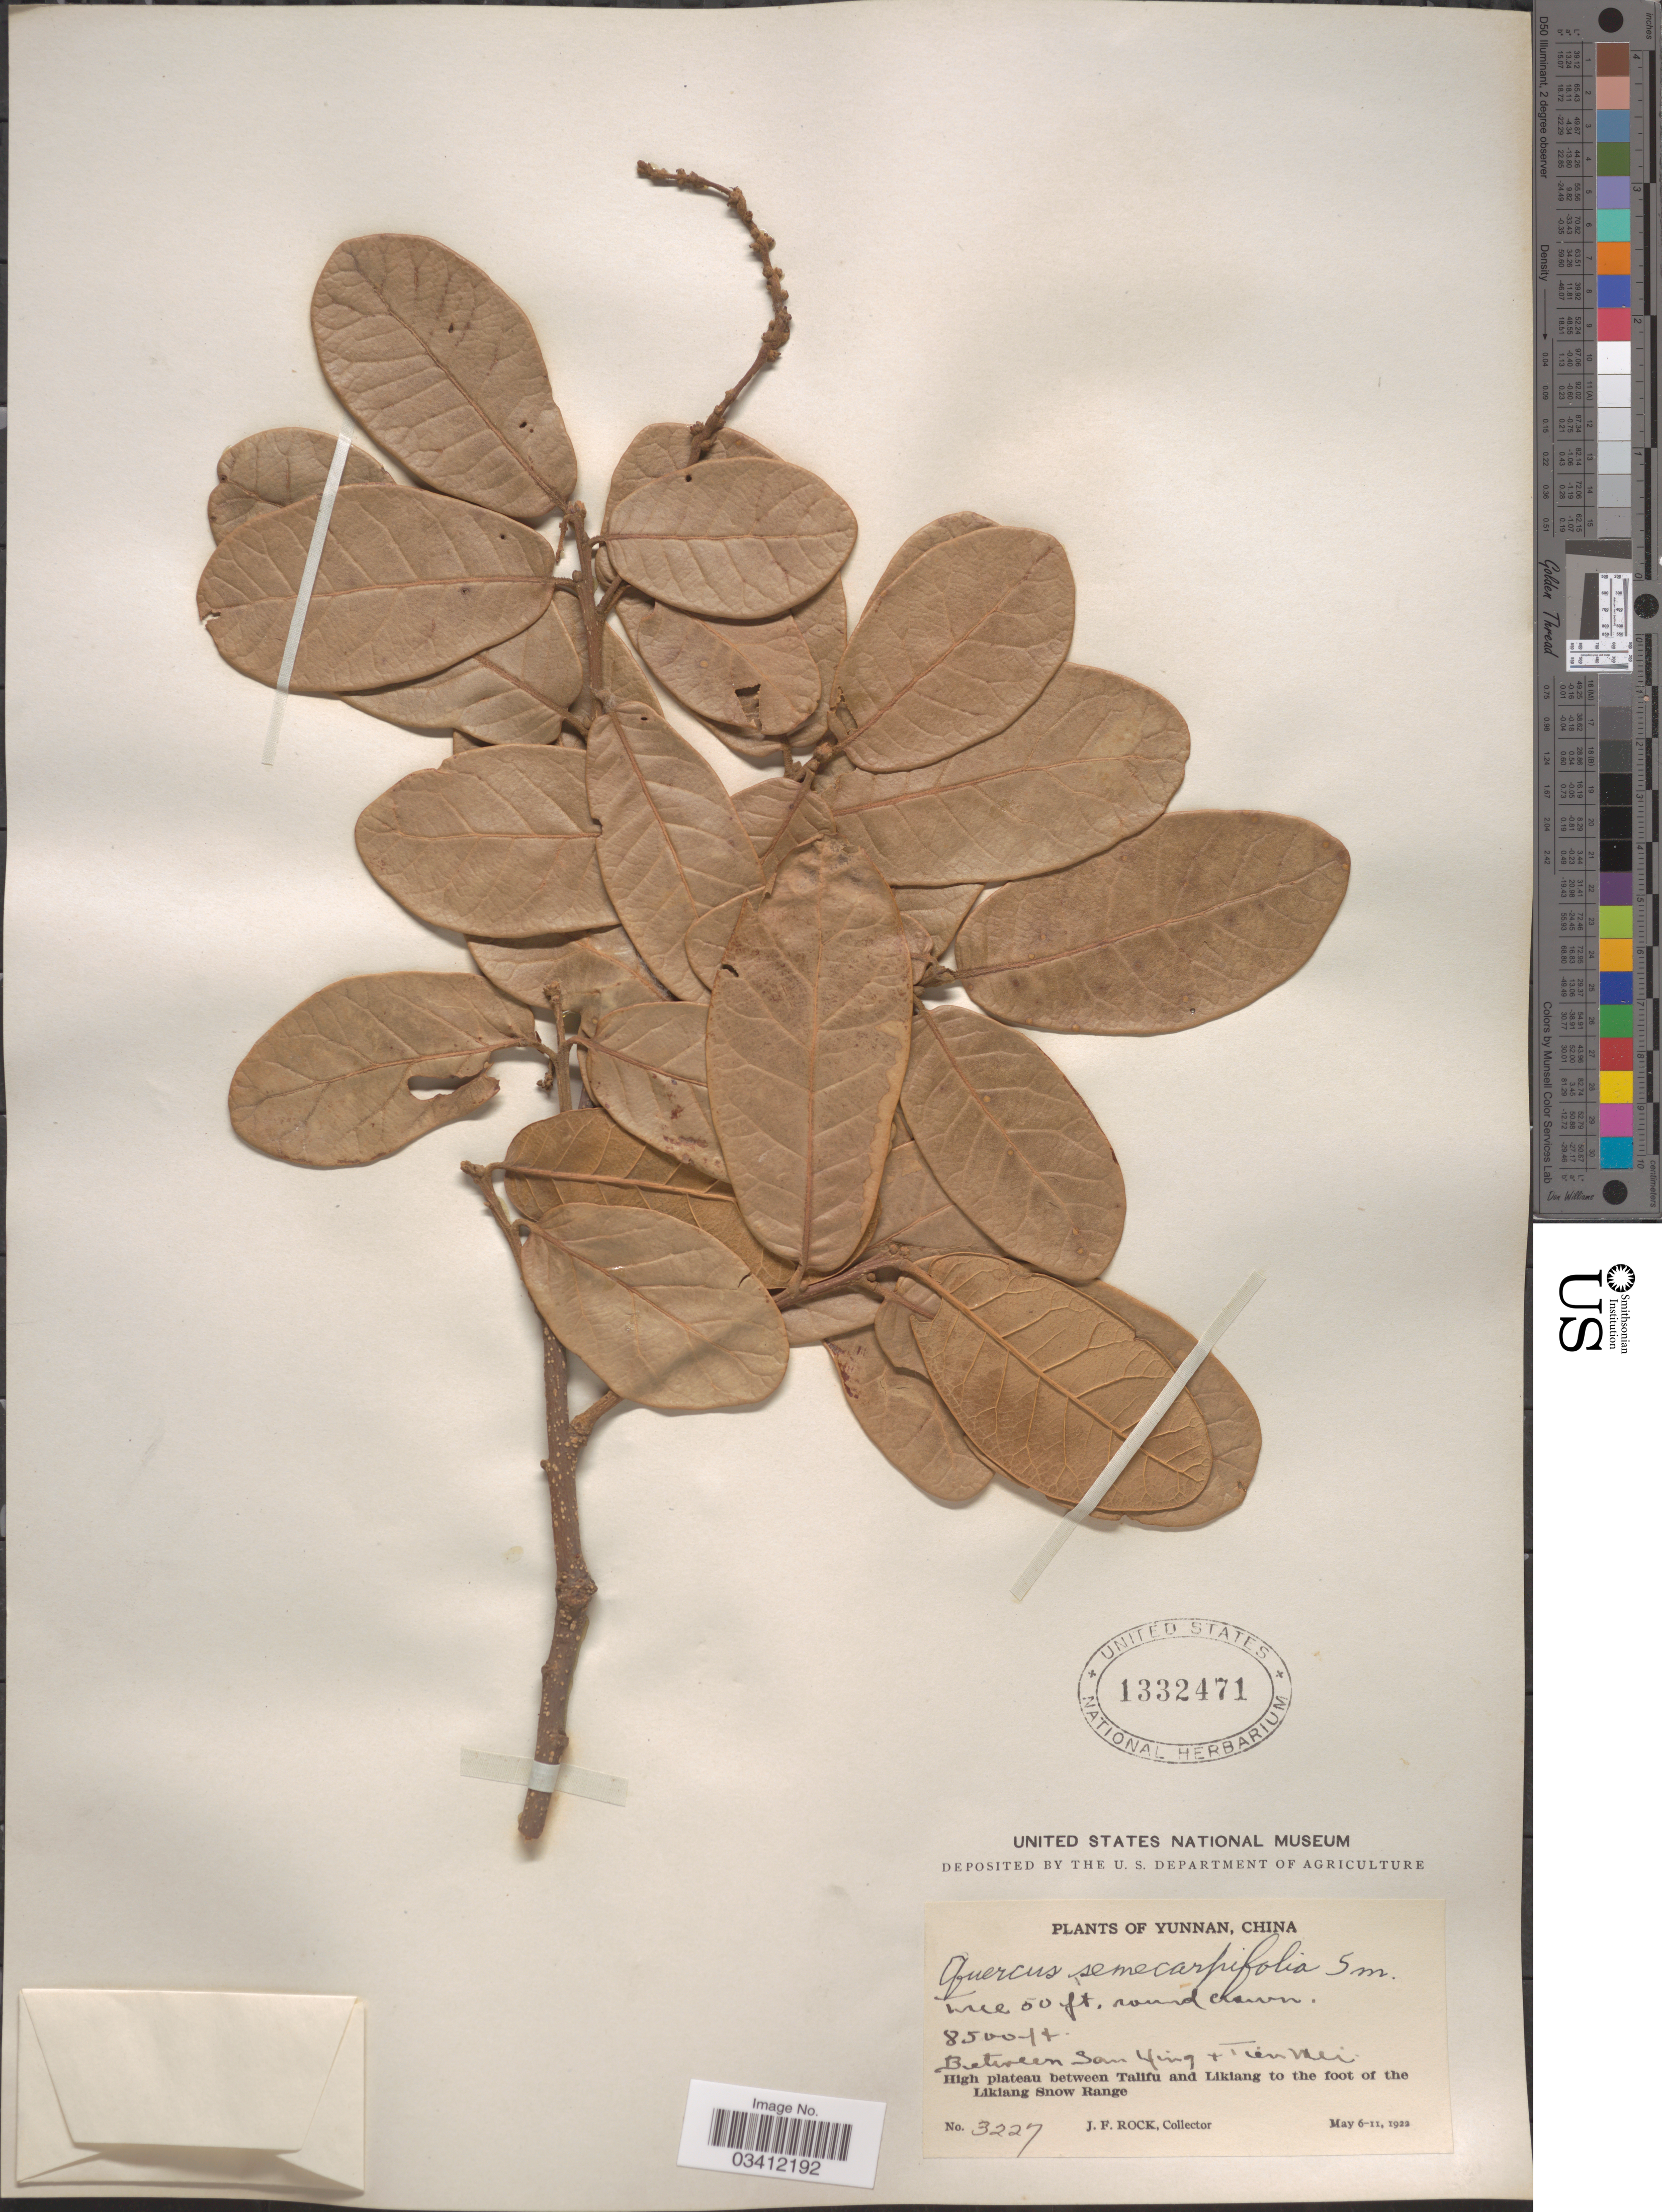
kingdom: Plantae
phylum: Tracheophyta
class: Magnoliopsida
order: Fagales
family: Fagaceae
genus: Quercus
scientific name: Quercus semecarpifolia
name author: Sm.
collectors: J. Rock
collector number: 3227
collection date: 1922-05-06/1922-05-11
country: China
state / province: Yunnan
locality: Between San Ying & Tien Mei. High plateau between Talifu and Likiang to the foot of the Likiang Snow Range.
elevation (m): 2591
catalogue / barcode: US 1332471